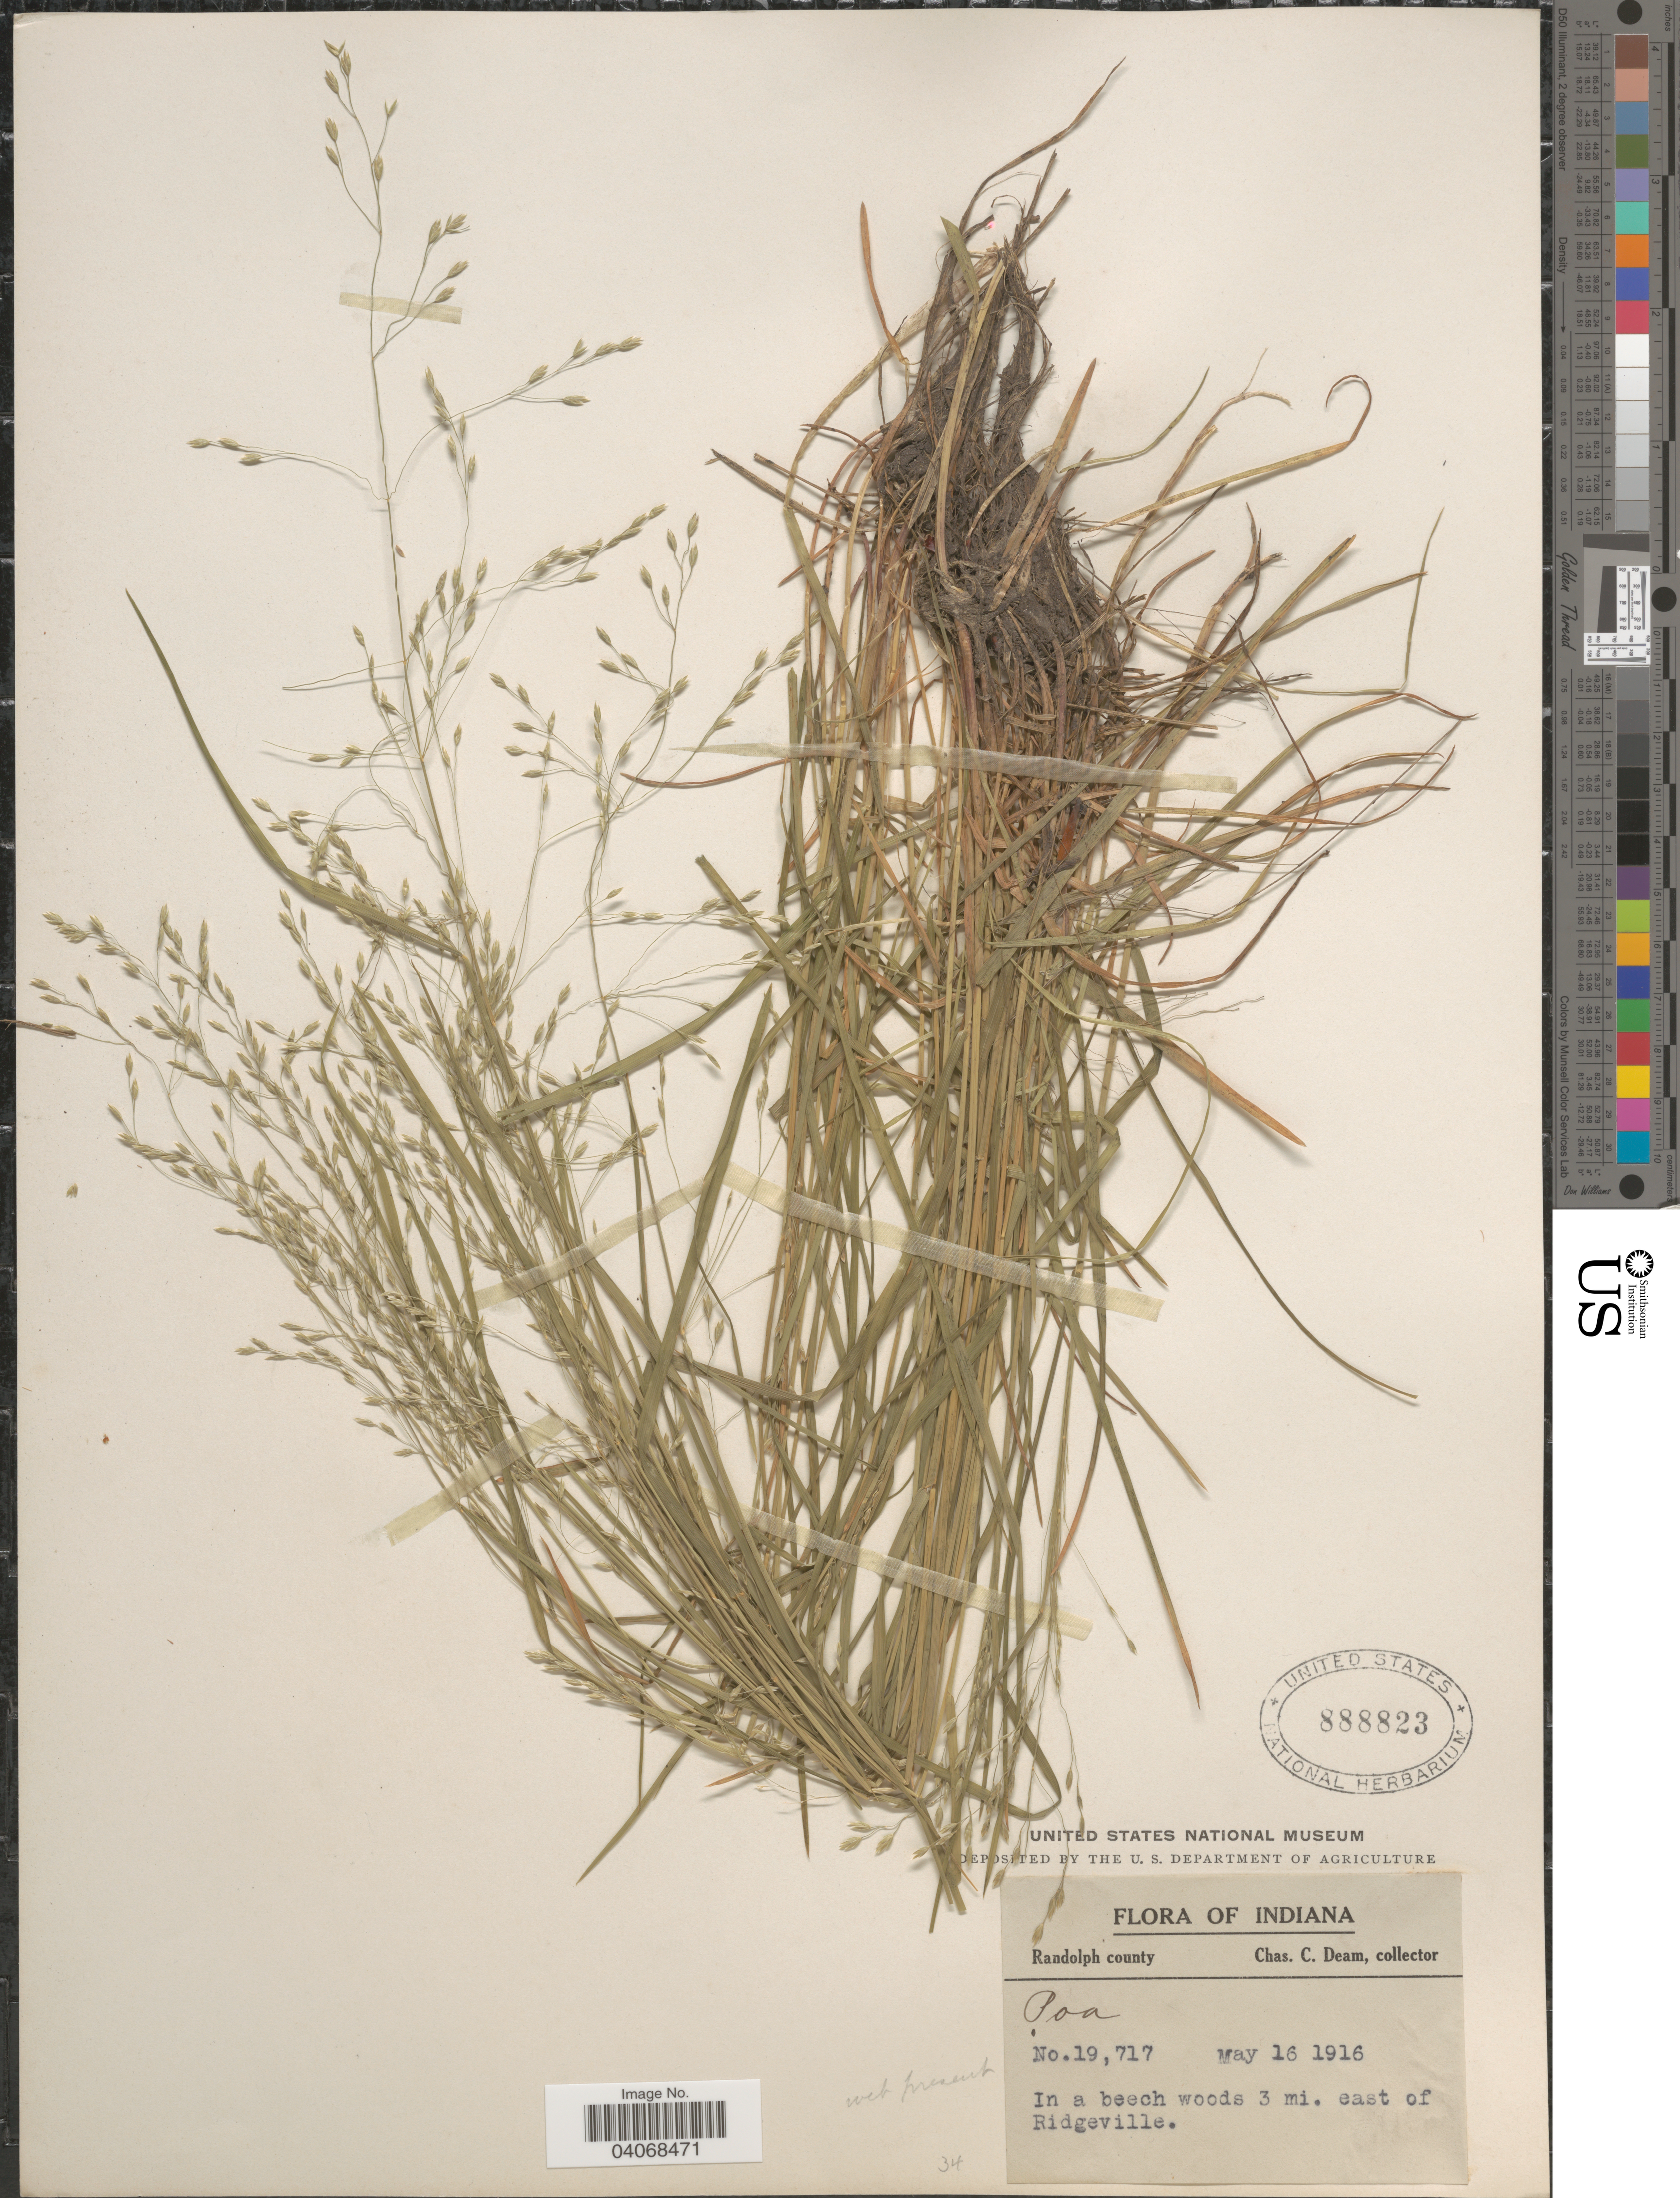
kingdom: Plantae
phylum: Tracheophyta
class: Liliopsida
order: Poales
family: Poaceae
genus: Poa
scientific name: Poa sylvestris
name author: A. Gray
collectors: C. C. Deam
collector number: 19717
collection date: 1916-05-16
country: United States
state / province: Indiana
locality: In a beech woods 3 mi. east of Ridgeville. Randolph county.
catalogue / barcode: US 888823